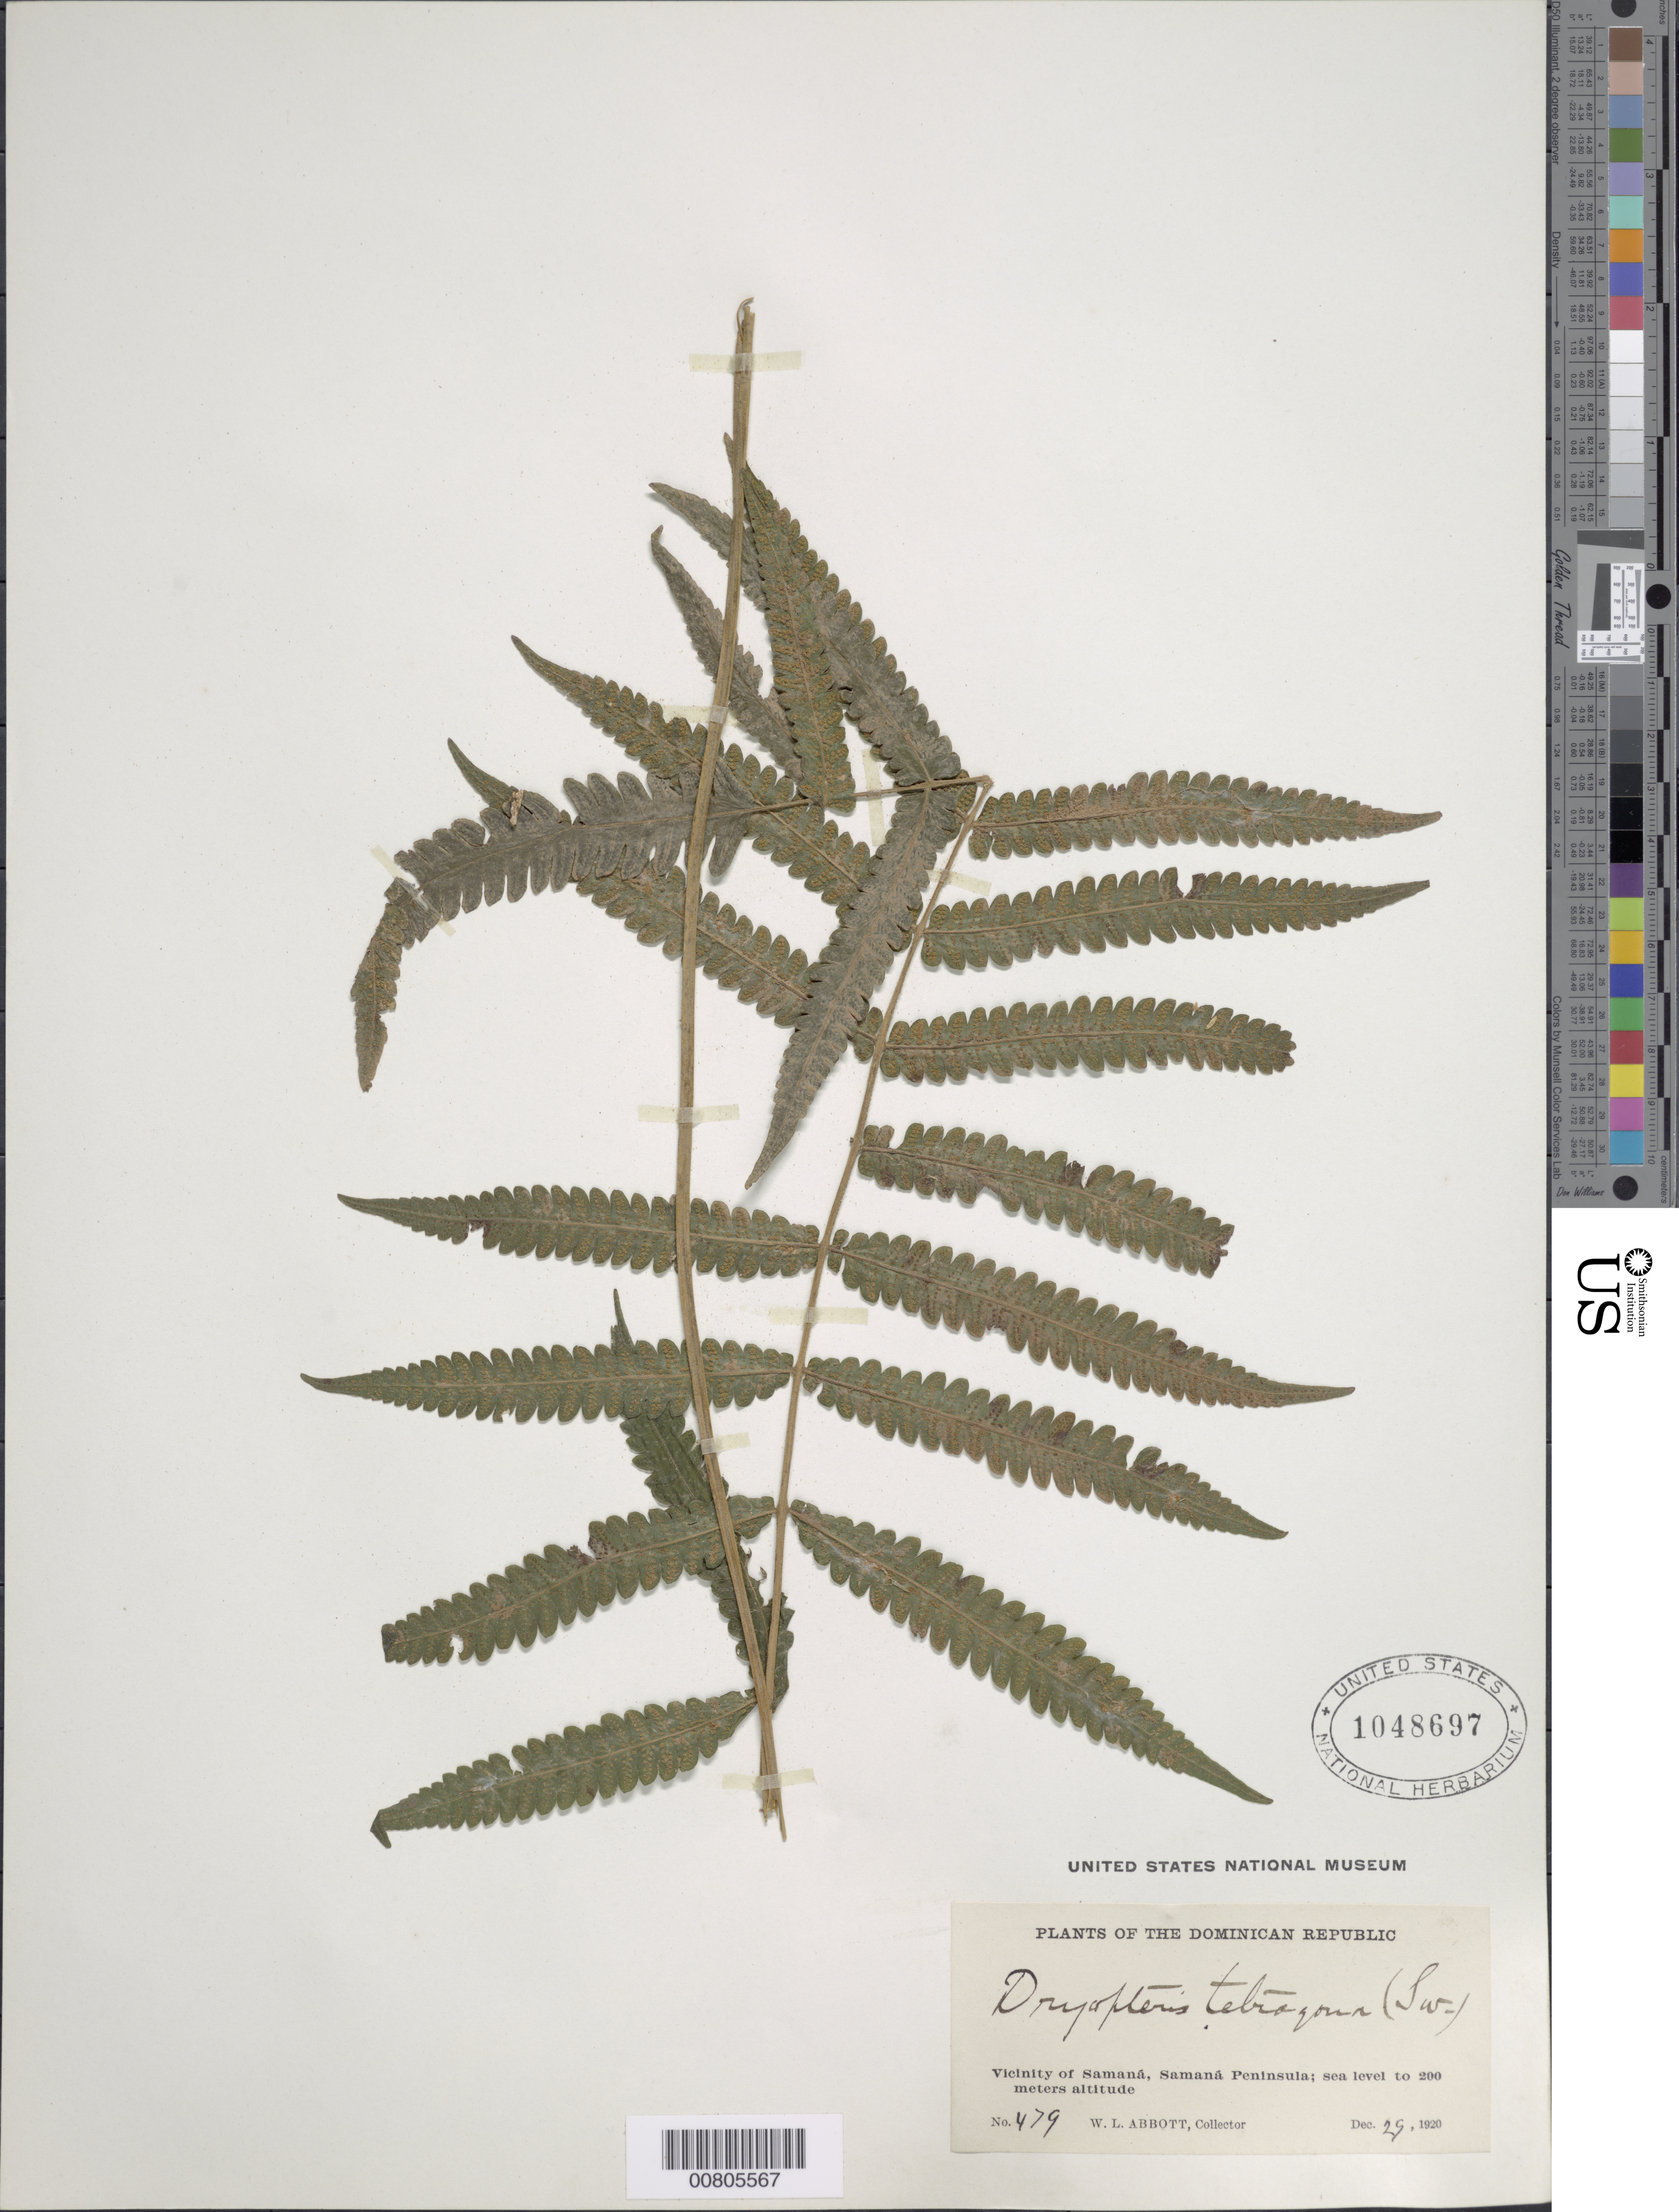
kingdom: Plantae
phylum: Tracheophyta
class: Polypodiopsida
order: Polypodiales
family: Thelypteridaceae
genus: Goniopteris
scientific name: Goniopteris subtetragona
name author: (Link) Vareschi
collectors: W. L. Abbott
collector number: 479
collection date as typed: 29 Dec 1920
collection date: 1920-12-29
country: Dominican Republic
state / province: Samana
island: Hispaniola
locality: Samaná Peninsula, Samaná vicinity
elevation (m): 0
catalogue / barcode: US 1048697